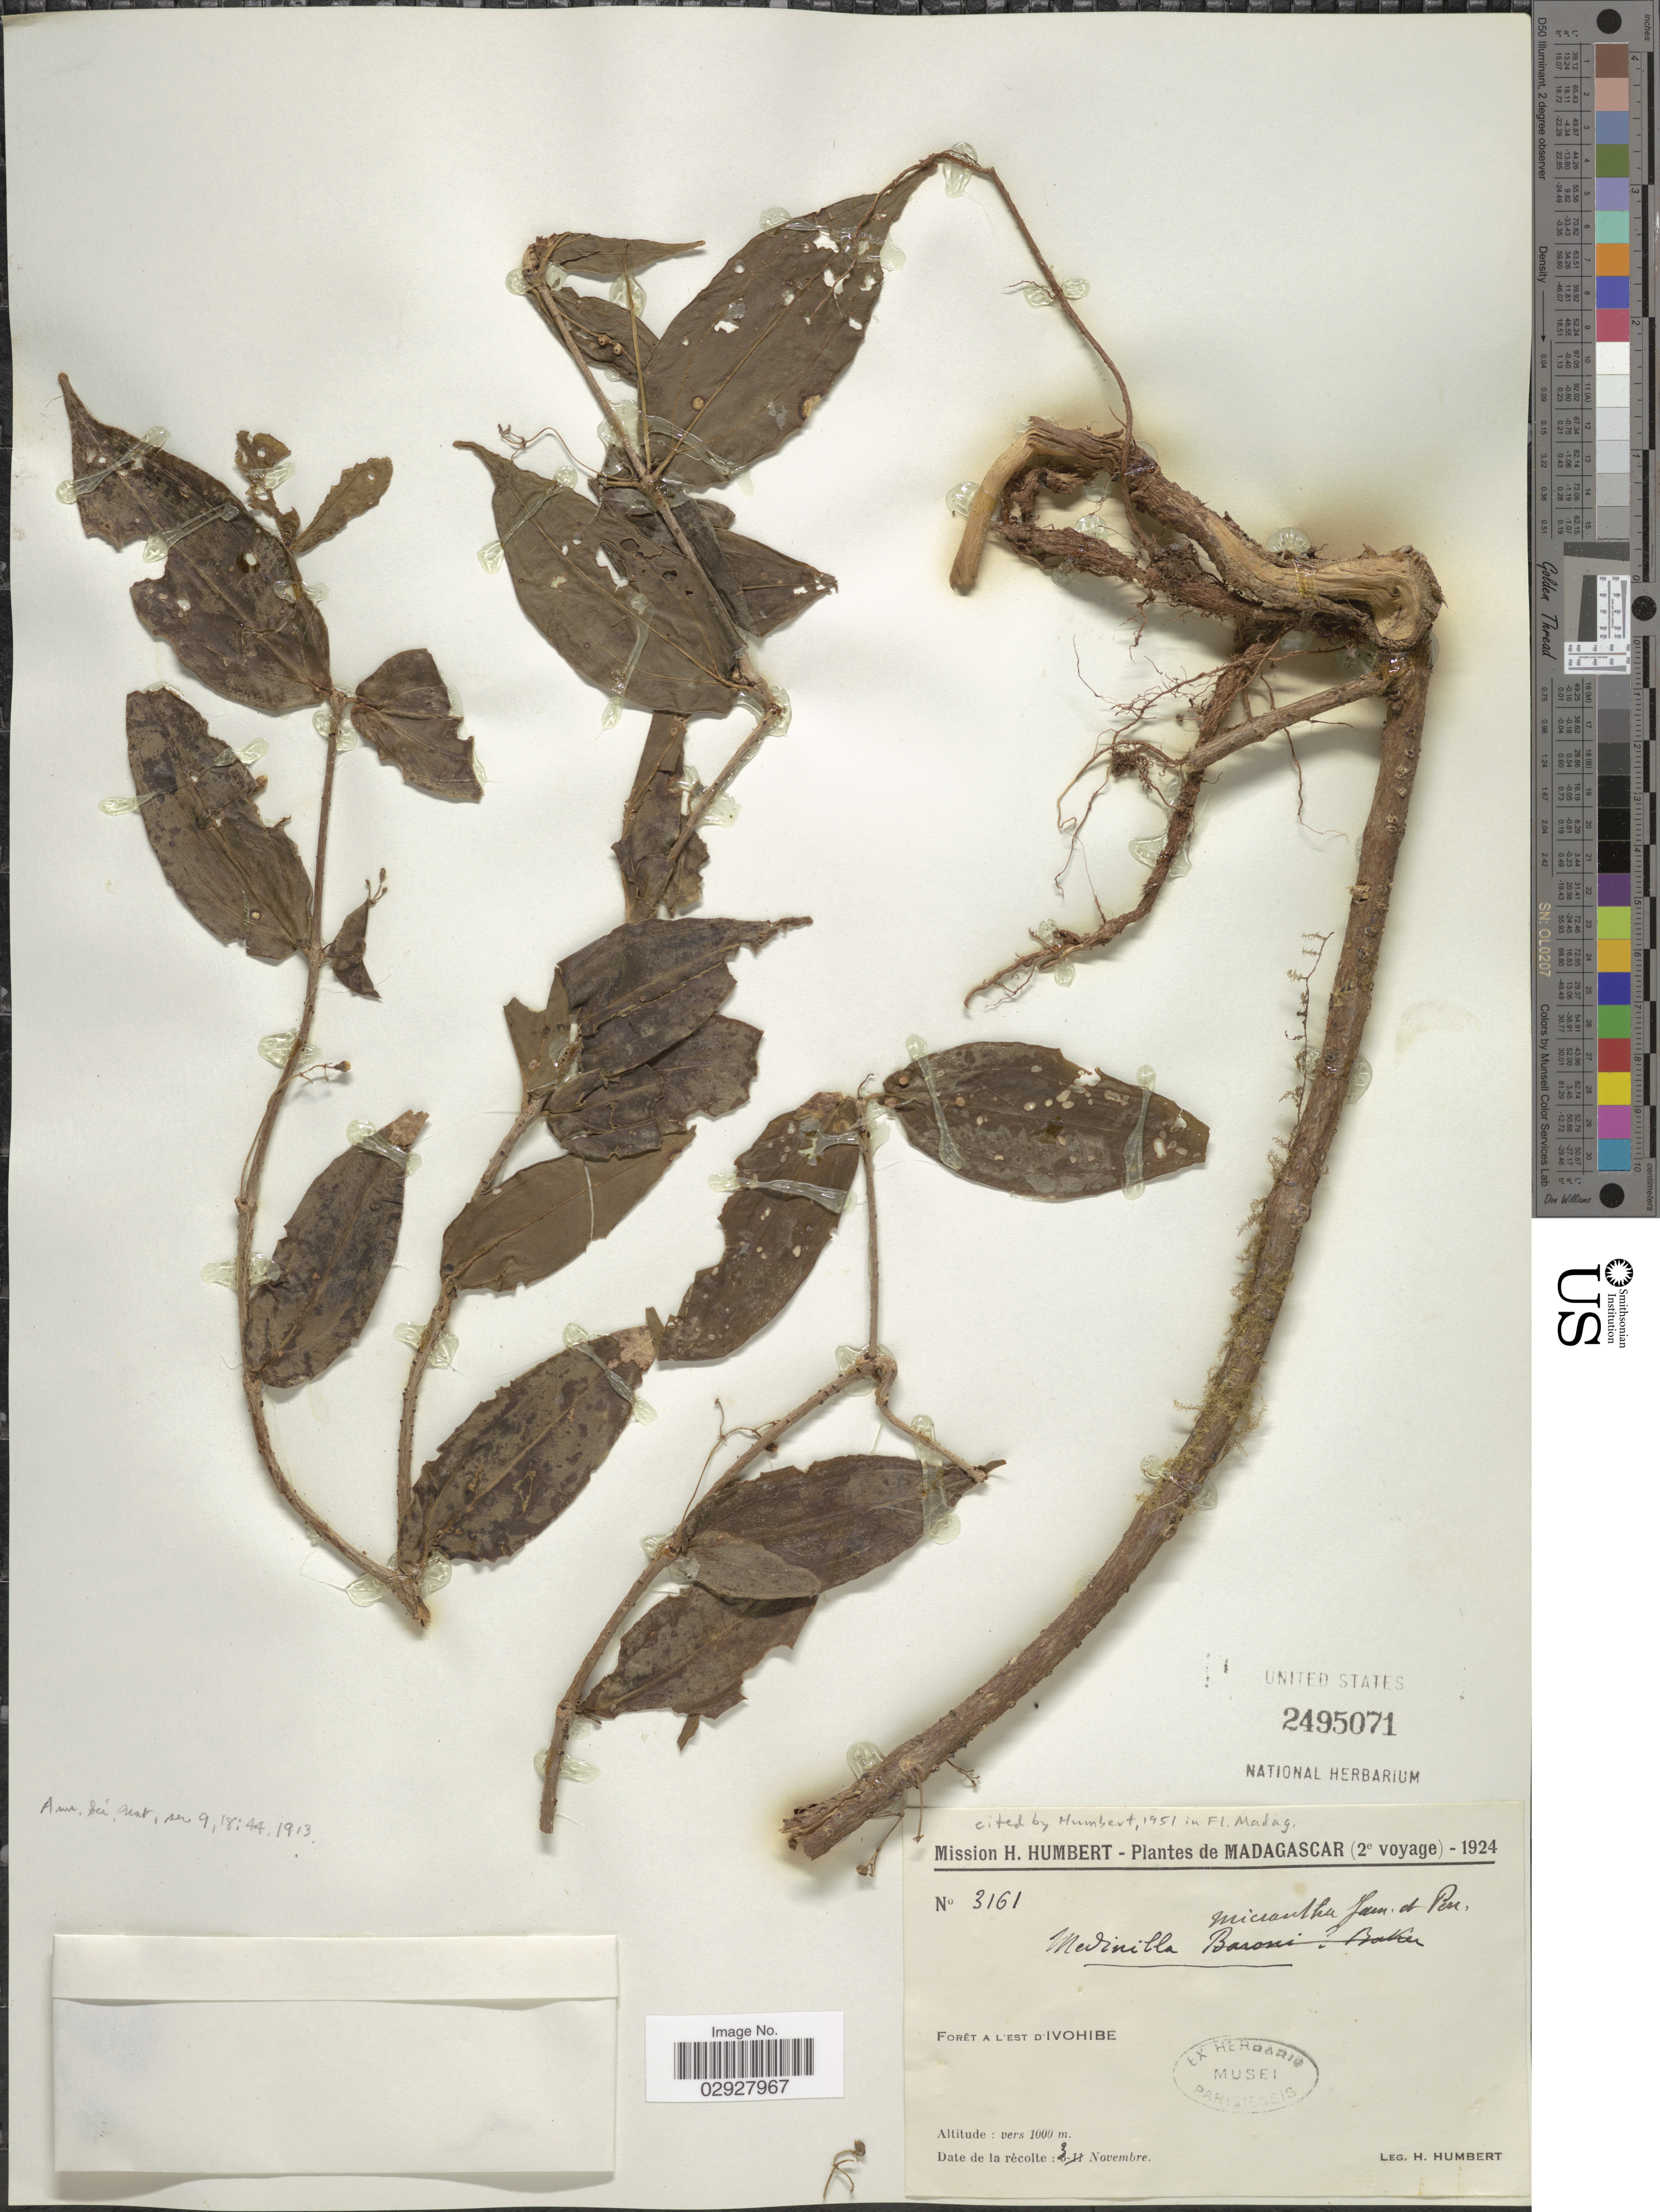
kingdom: Plantae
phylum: Tracheophyta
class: Magnoliopsida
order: Myrtales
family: Melastomataceae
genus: Medinilla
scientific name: Medinilla micrantha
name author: Jum. & H. Perrier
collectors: H. Humbert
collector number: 3161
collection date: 1924-11-03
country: Madagascar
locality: Forêt A L'Est d'Ivohibe.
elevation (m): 1000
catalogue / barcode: US 2495071